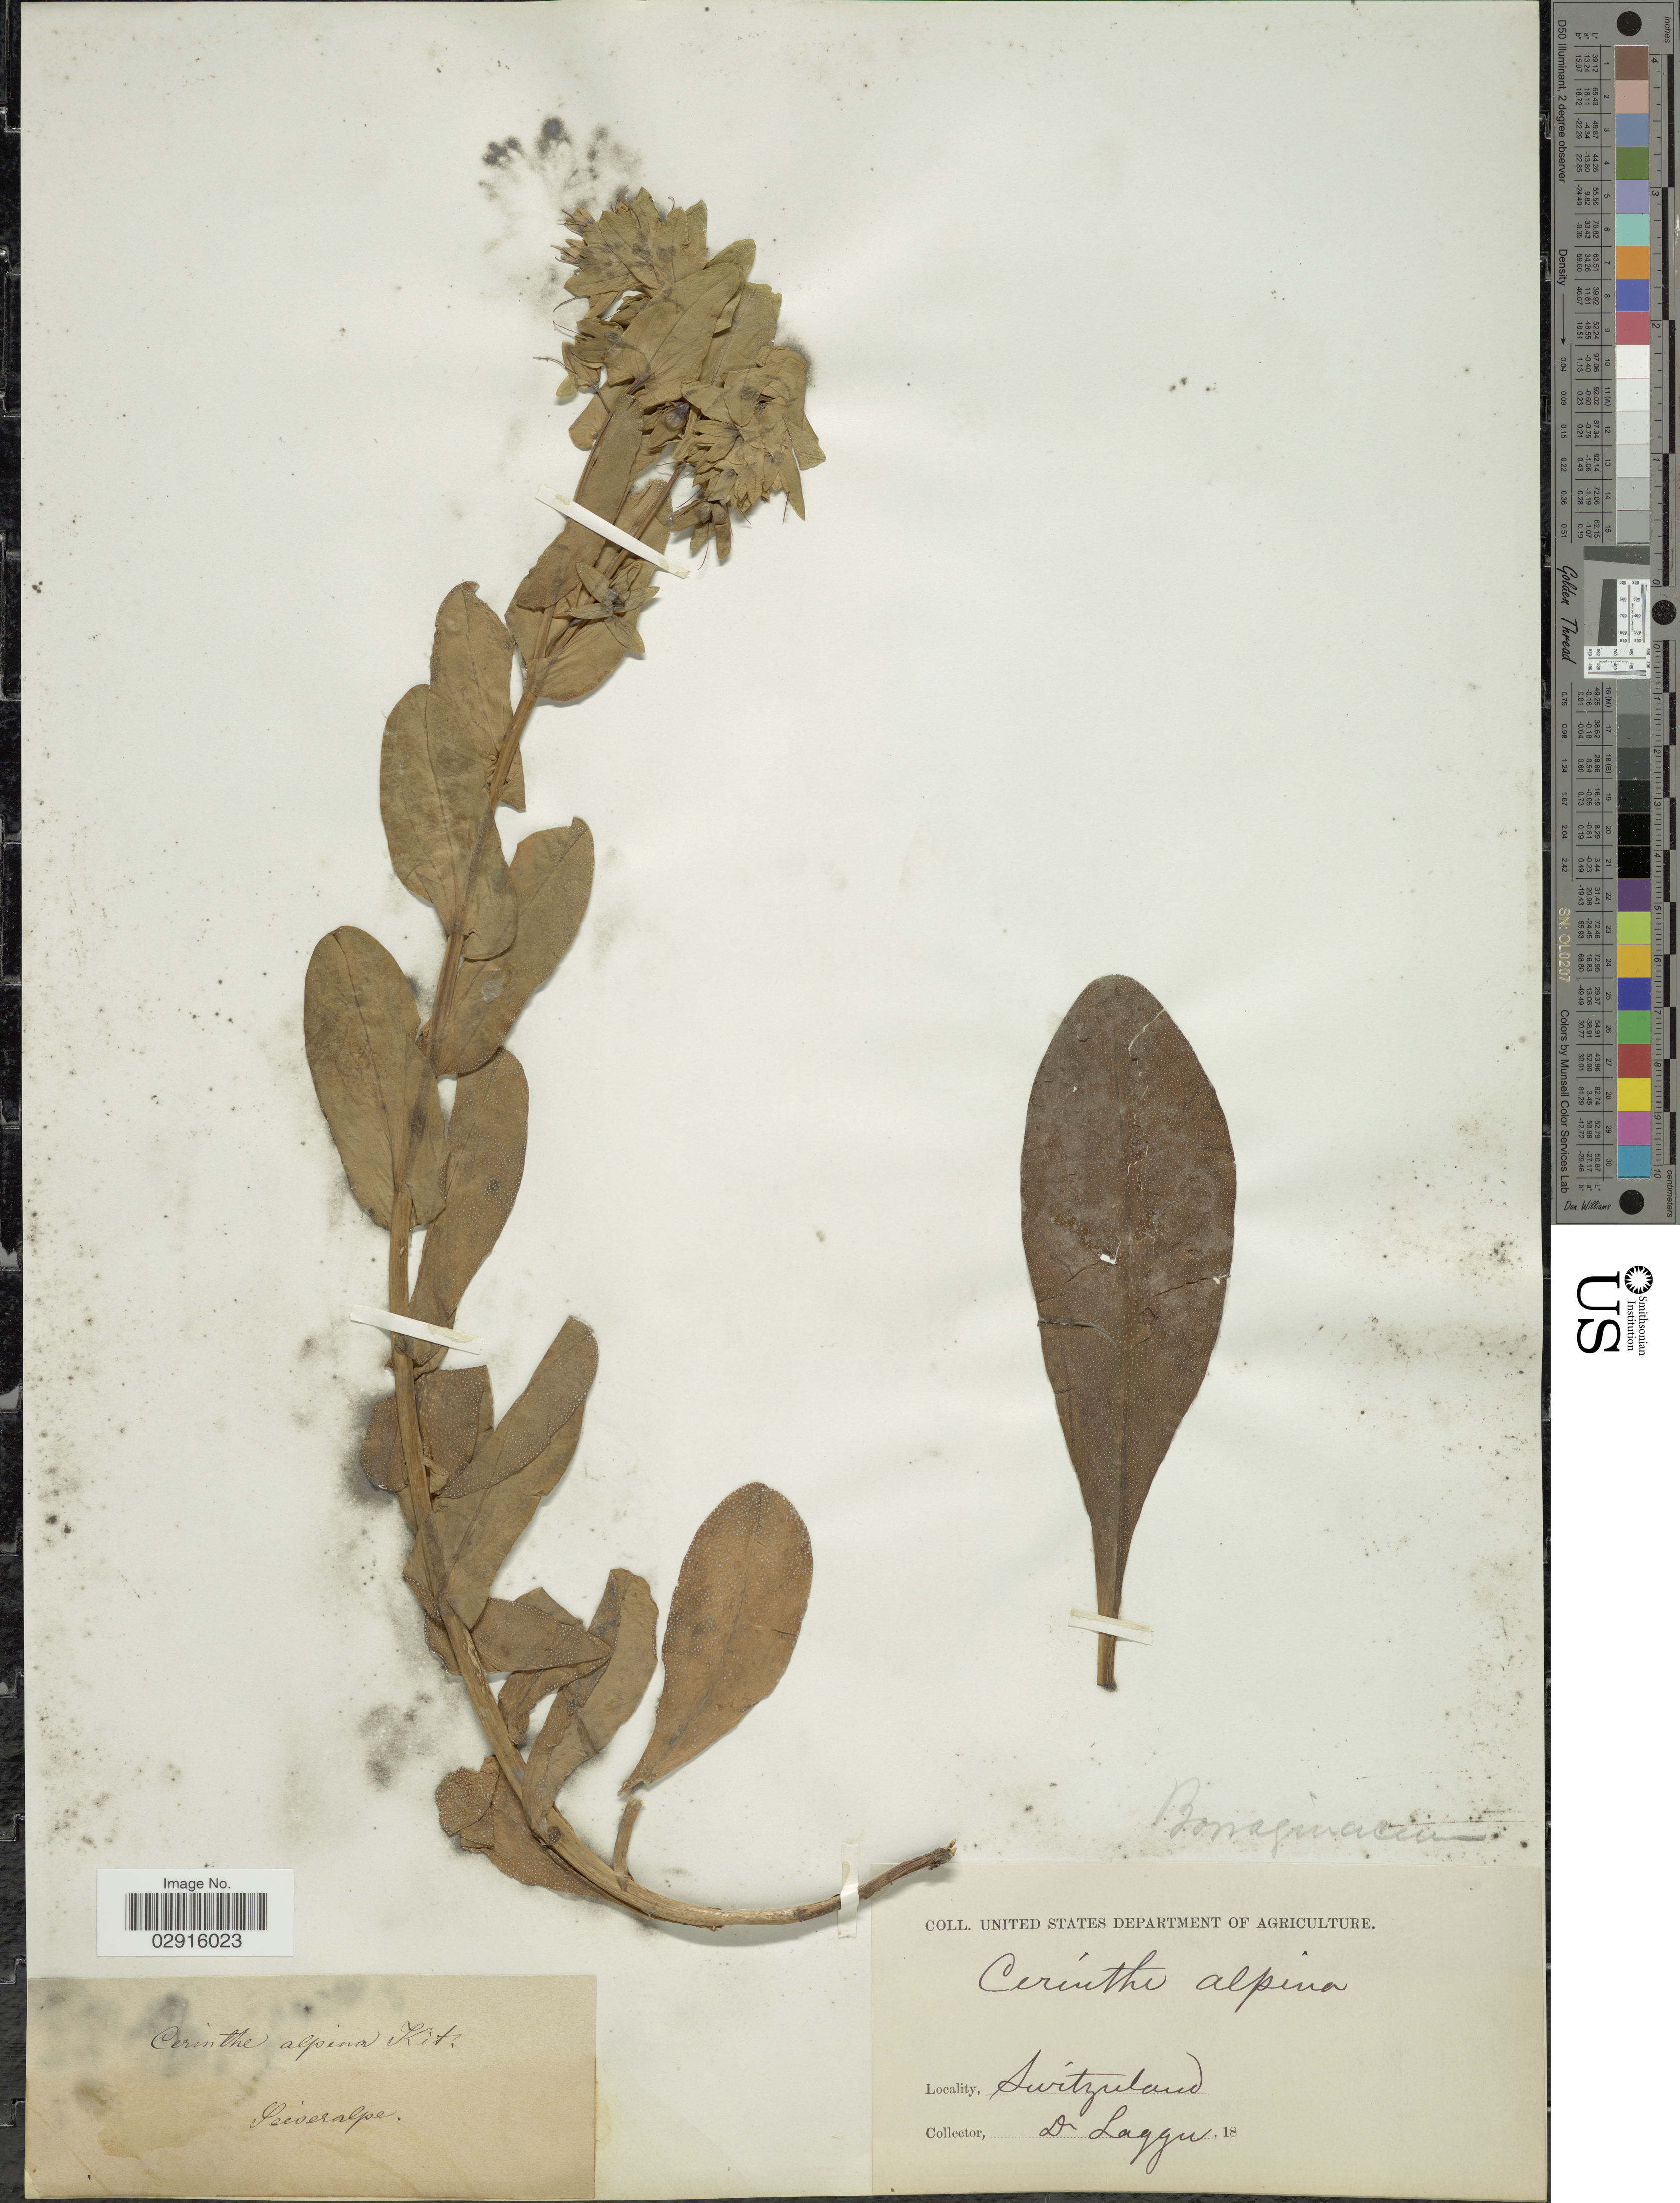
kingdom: Plantae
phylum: Tracheophyta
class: Magnoliopsida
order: Boraginales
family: Boraginaceae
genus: Cerinthe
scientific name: Cerinthe alpina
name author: Kit.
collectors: F. J. Lagger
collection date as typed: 18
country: Switzerland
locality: Seiveralpe.